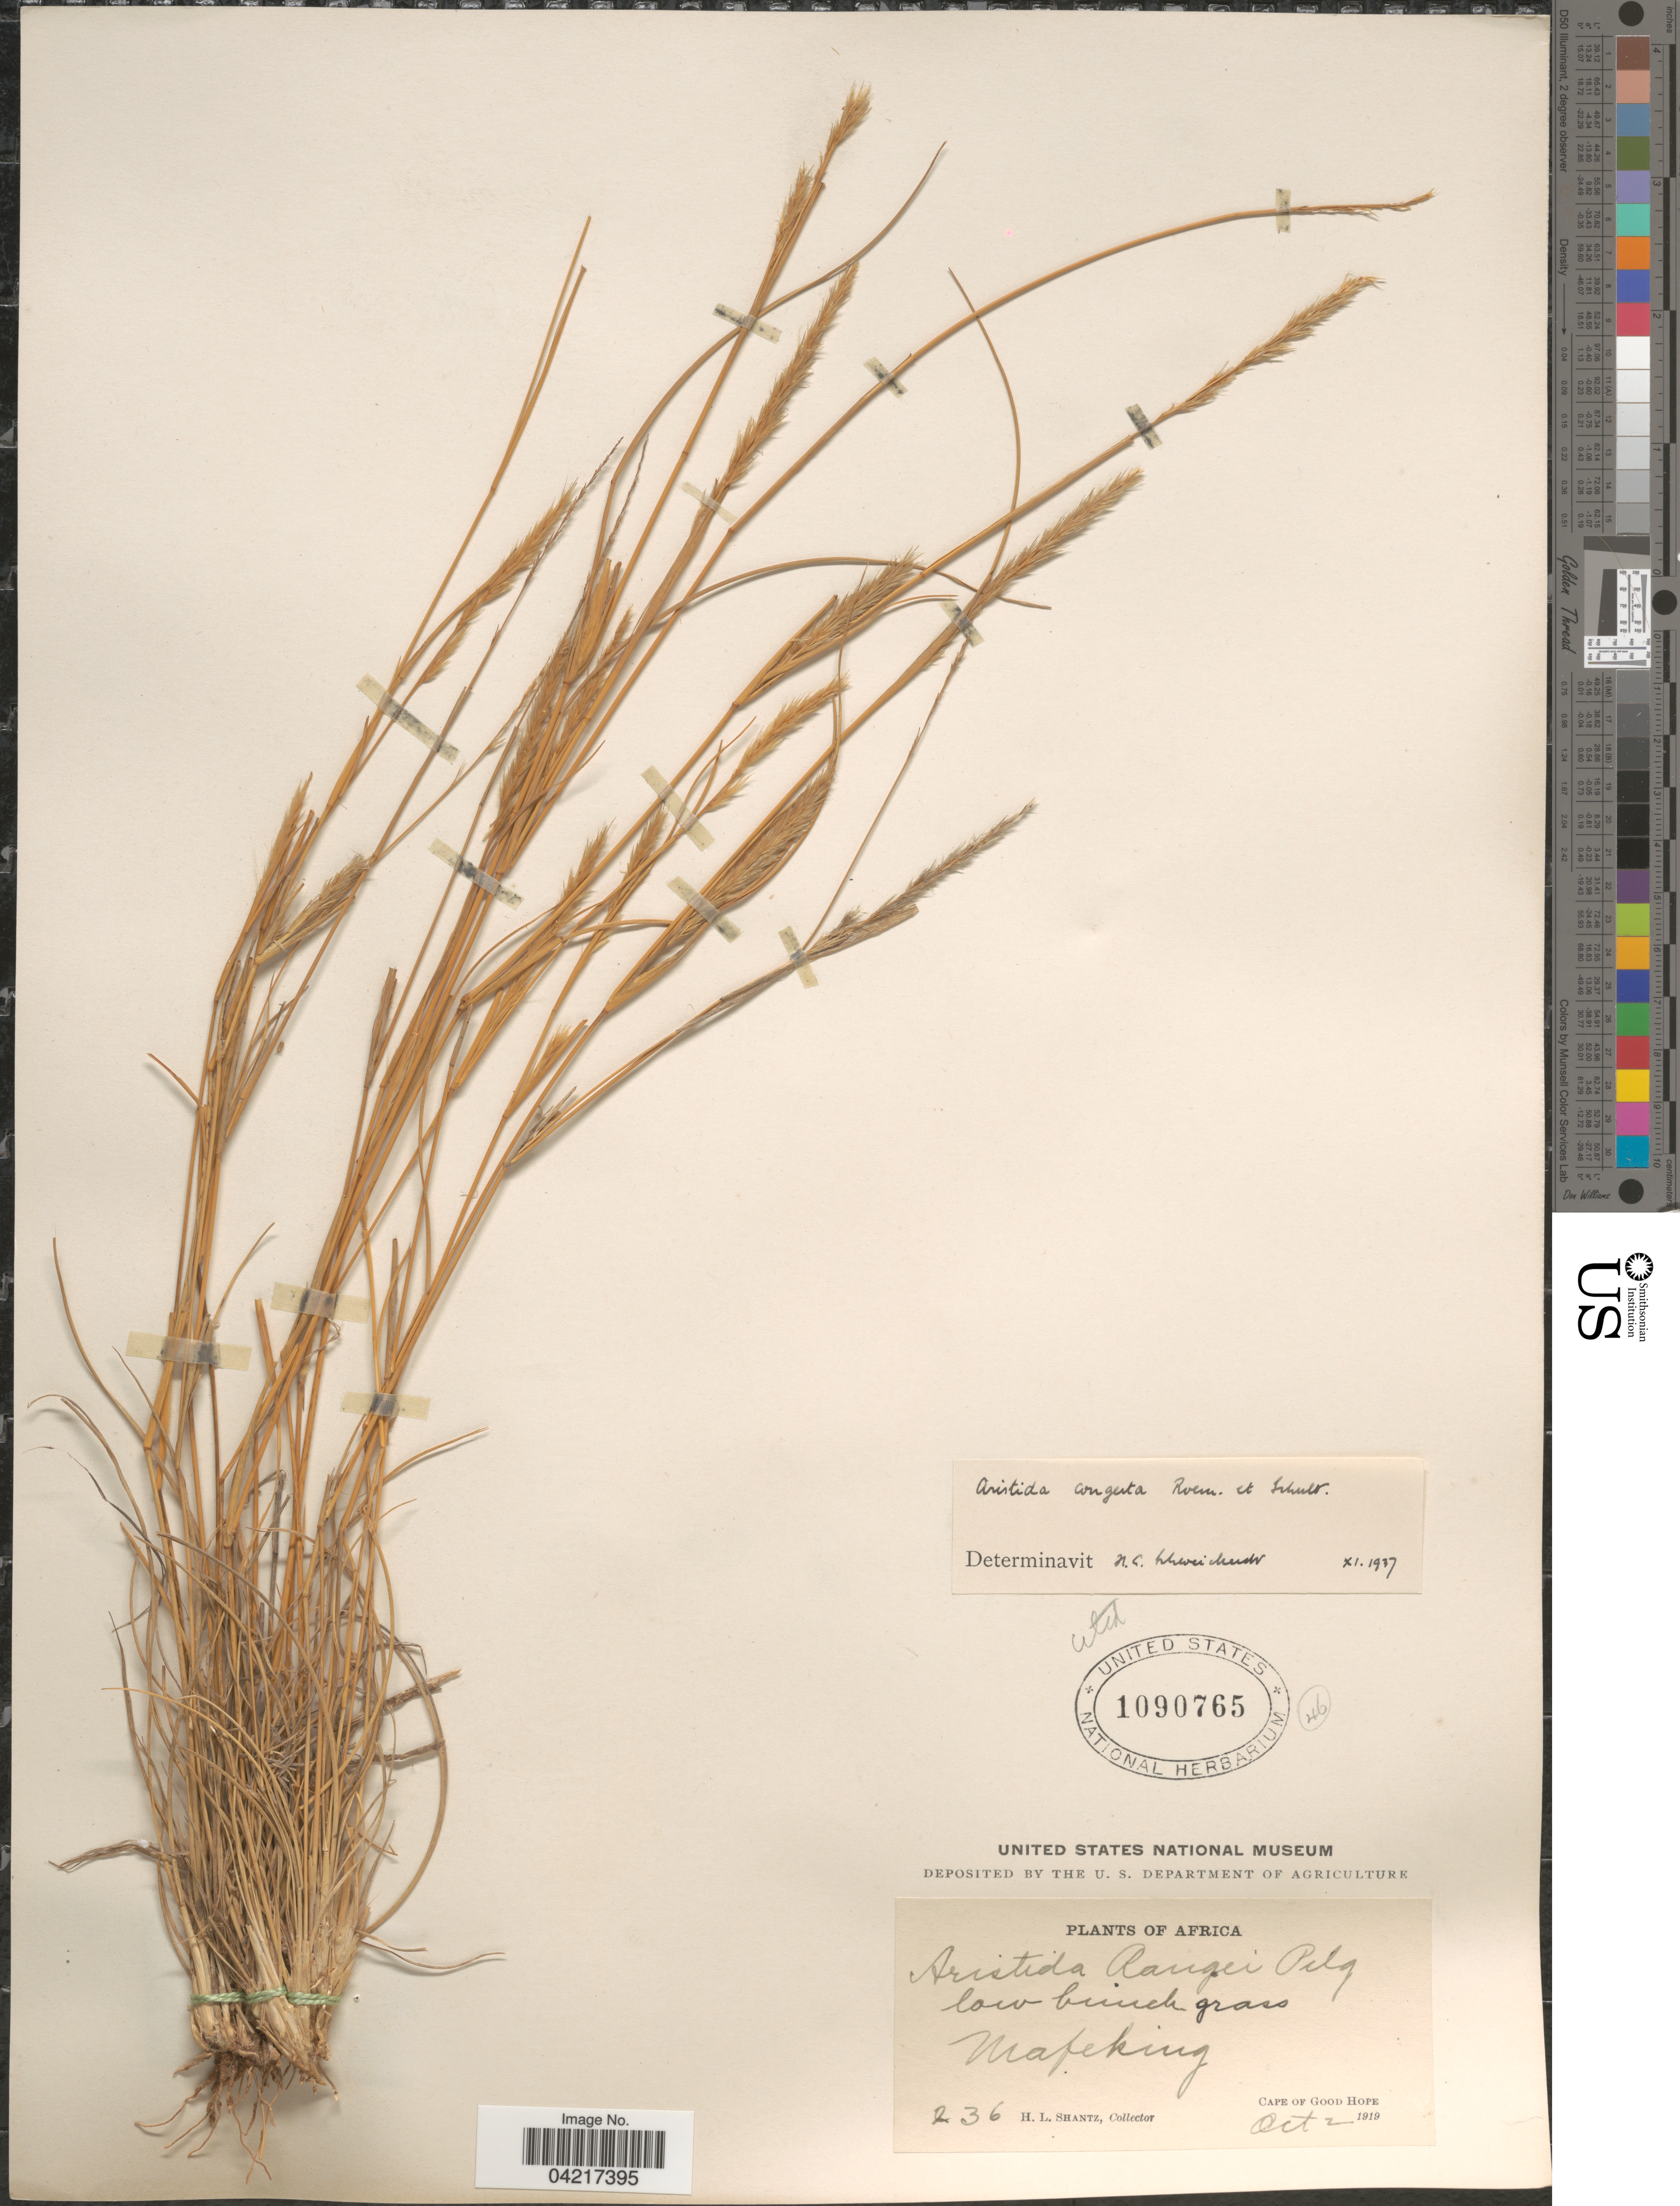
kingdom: Plantae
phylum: Tracheophyta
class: Liliopsida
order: Poales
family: Poaceae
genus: Aristida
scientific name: Aristida congesta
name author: Roem. & Schult.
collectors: H. Shantz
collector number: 236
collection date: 1919-10-02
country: Lesotho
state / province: Mafeteng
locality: Mafeking. Cape of Good Hope.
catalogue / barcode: US 1090765